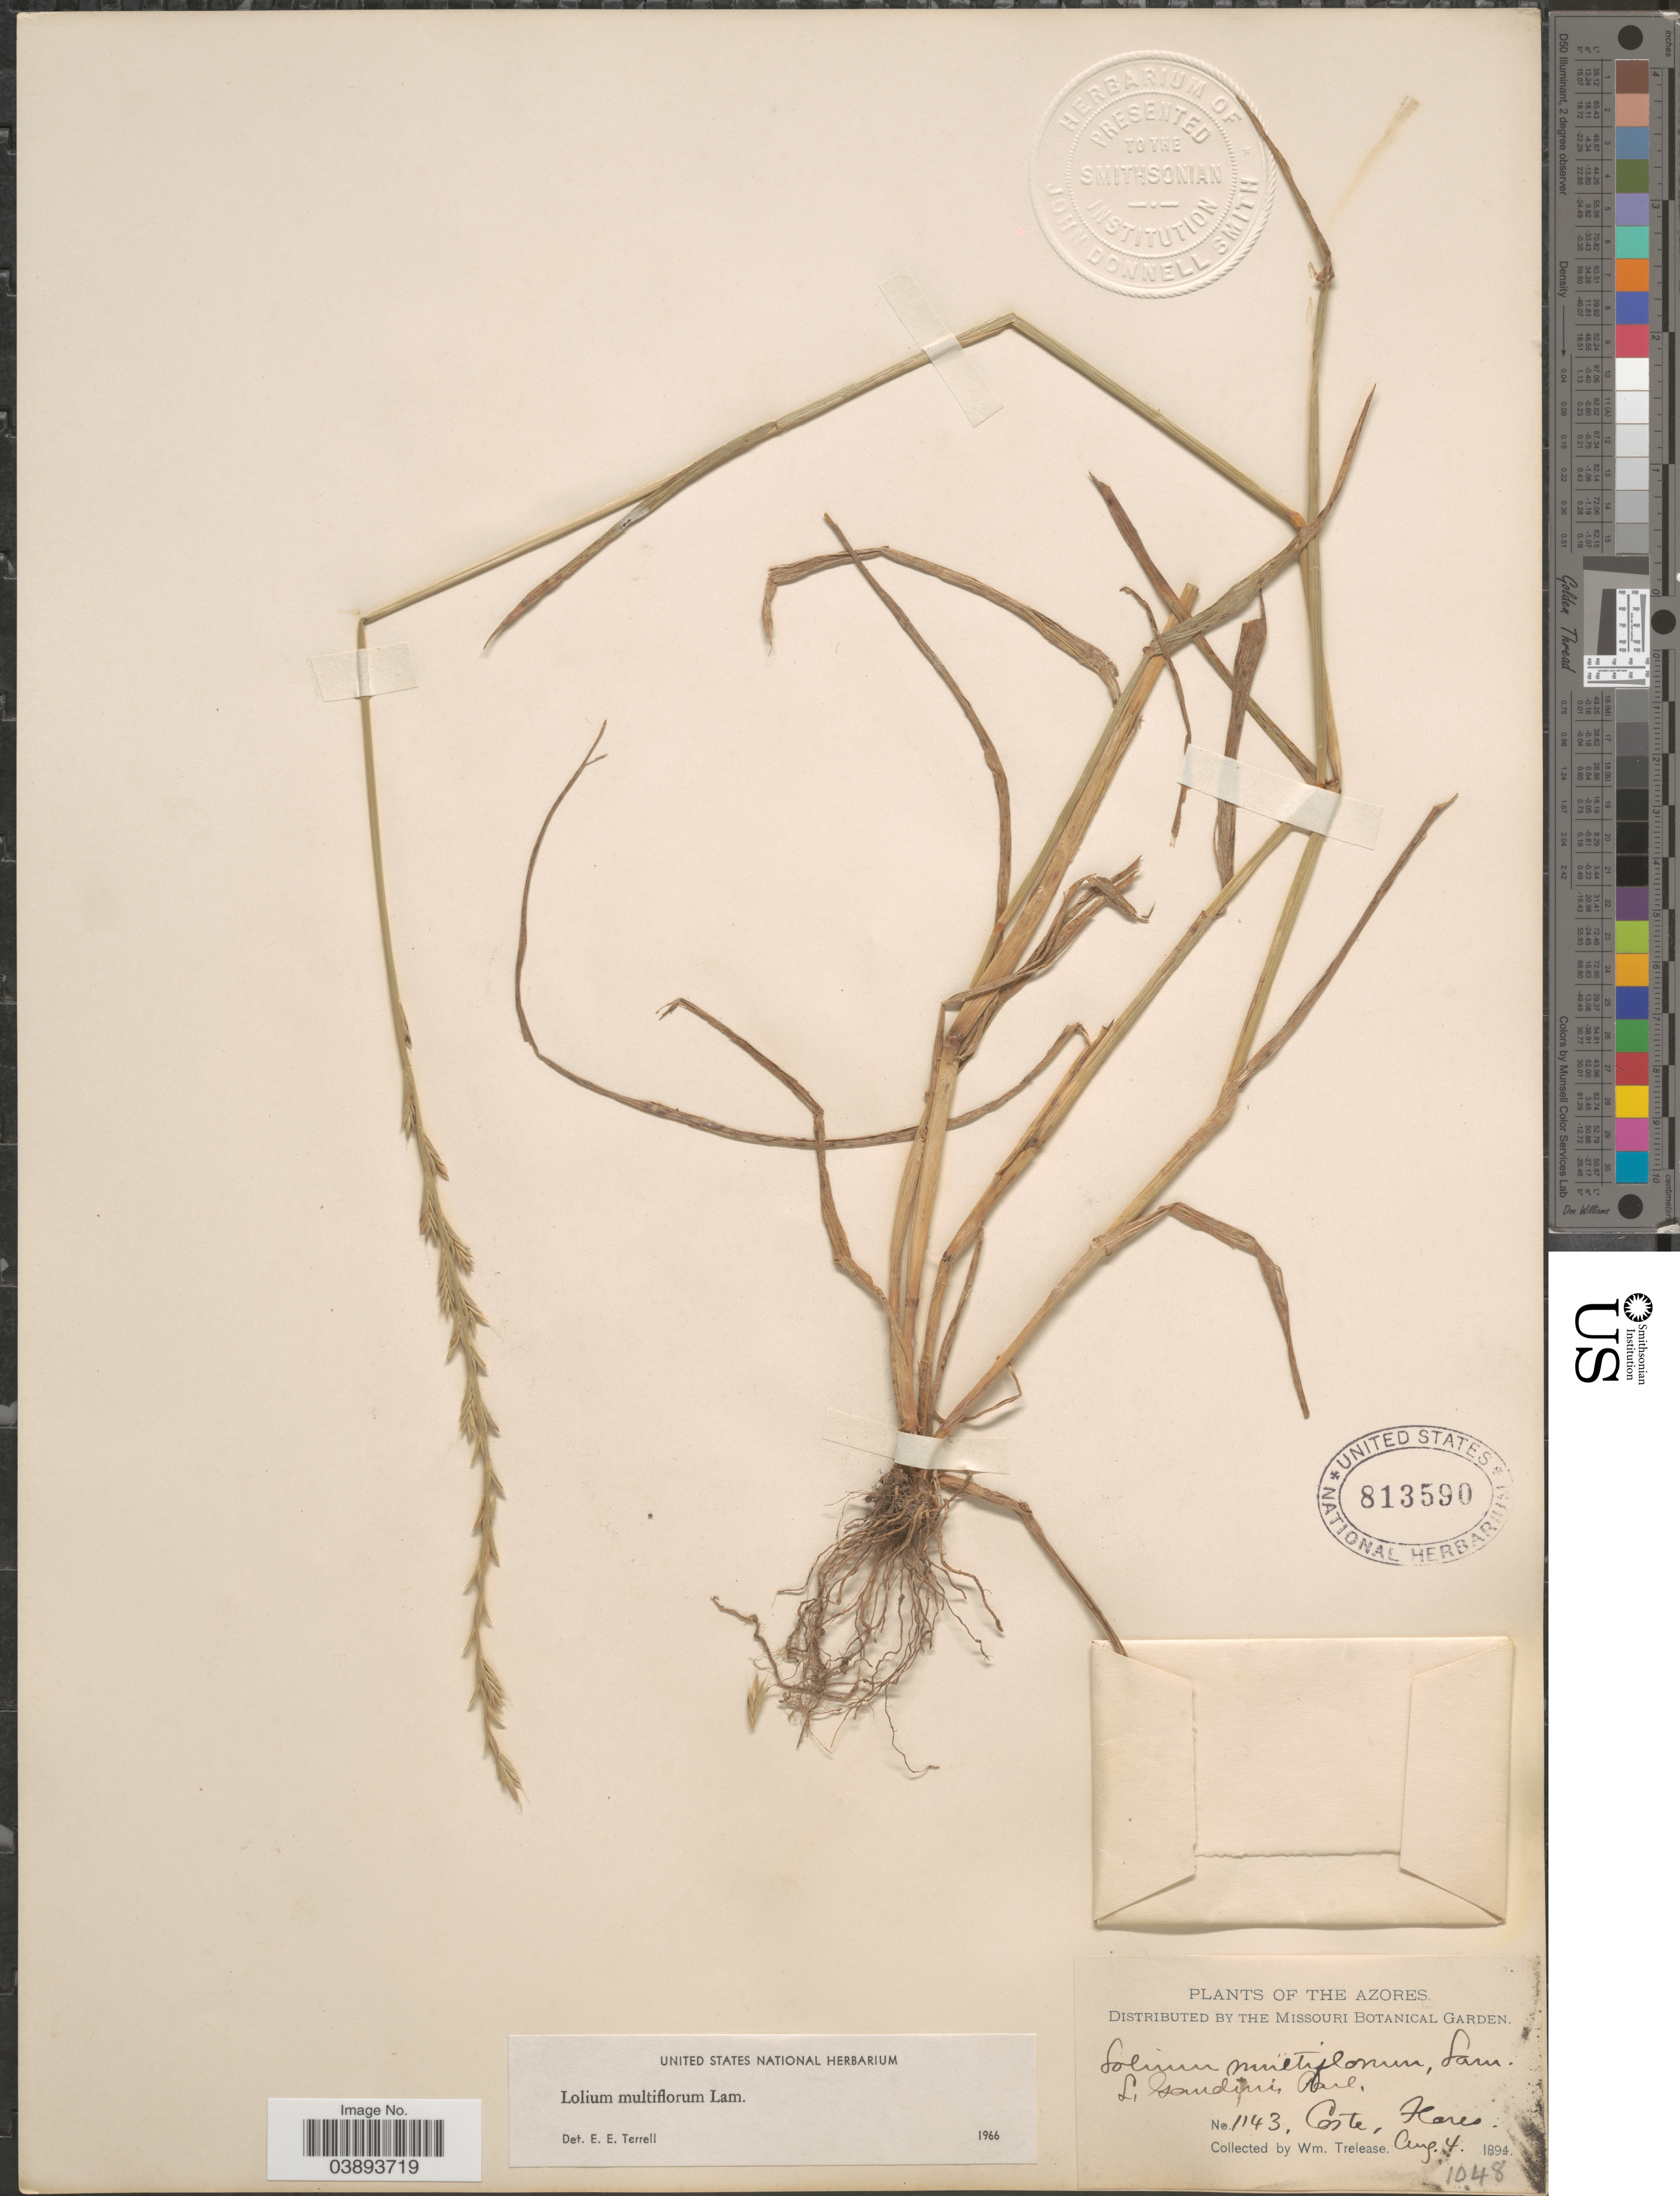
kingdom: Plantae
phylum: Tracheophyta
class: Liliopsida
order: Poales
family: Poaceae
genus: Lolium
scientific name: Lolium multiflorum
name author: Lam.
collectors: W. Trelease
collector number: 1143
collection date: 1894-08-04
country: Portugal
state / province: Azores (Aut. Reg.)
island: Flores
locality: Coste, Flores.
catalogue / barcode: US 813590